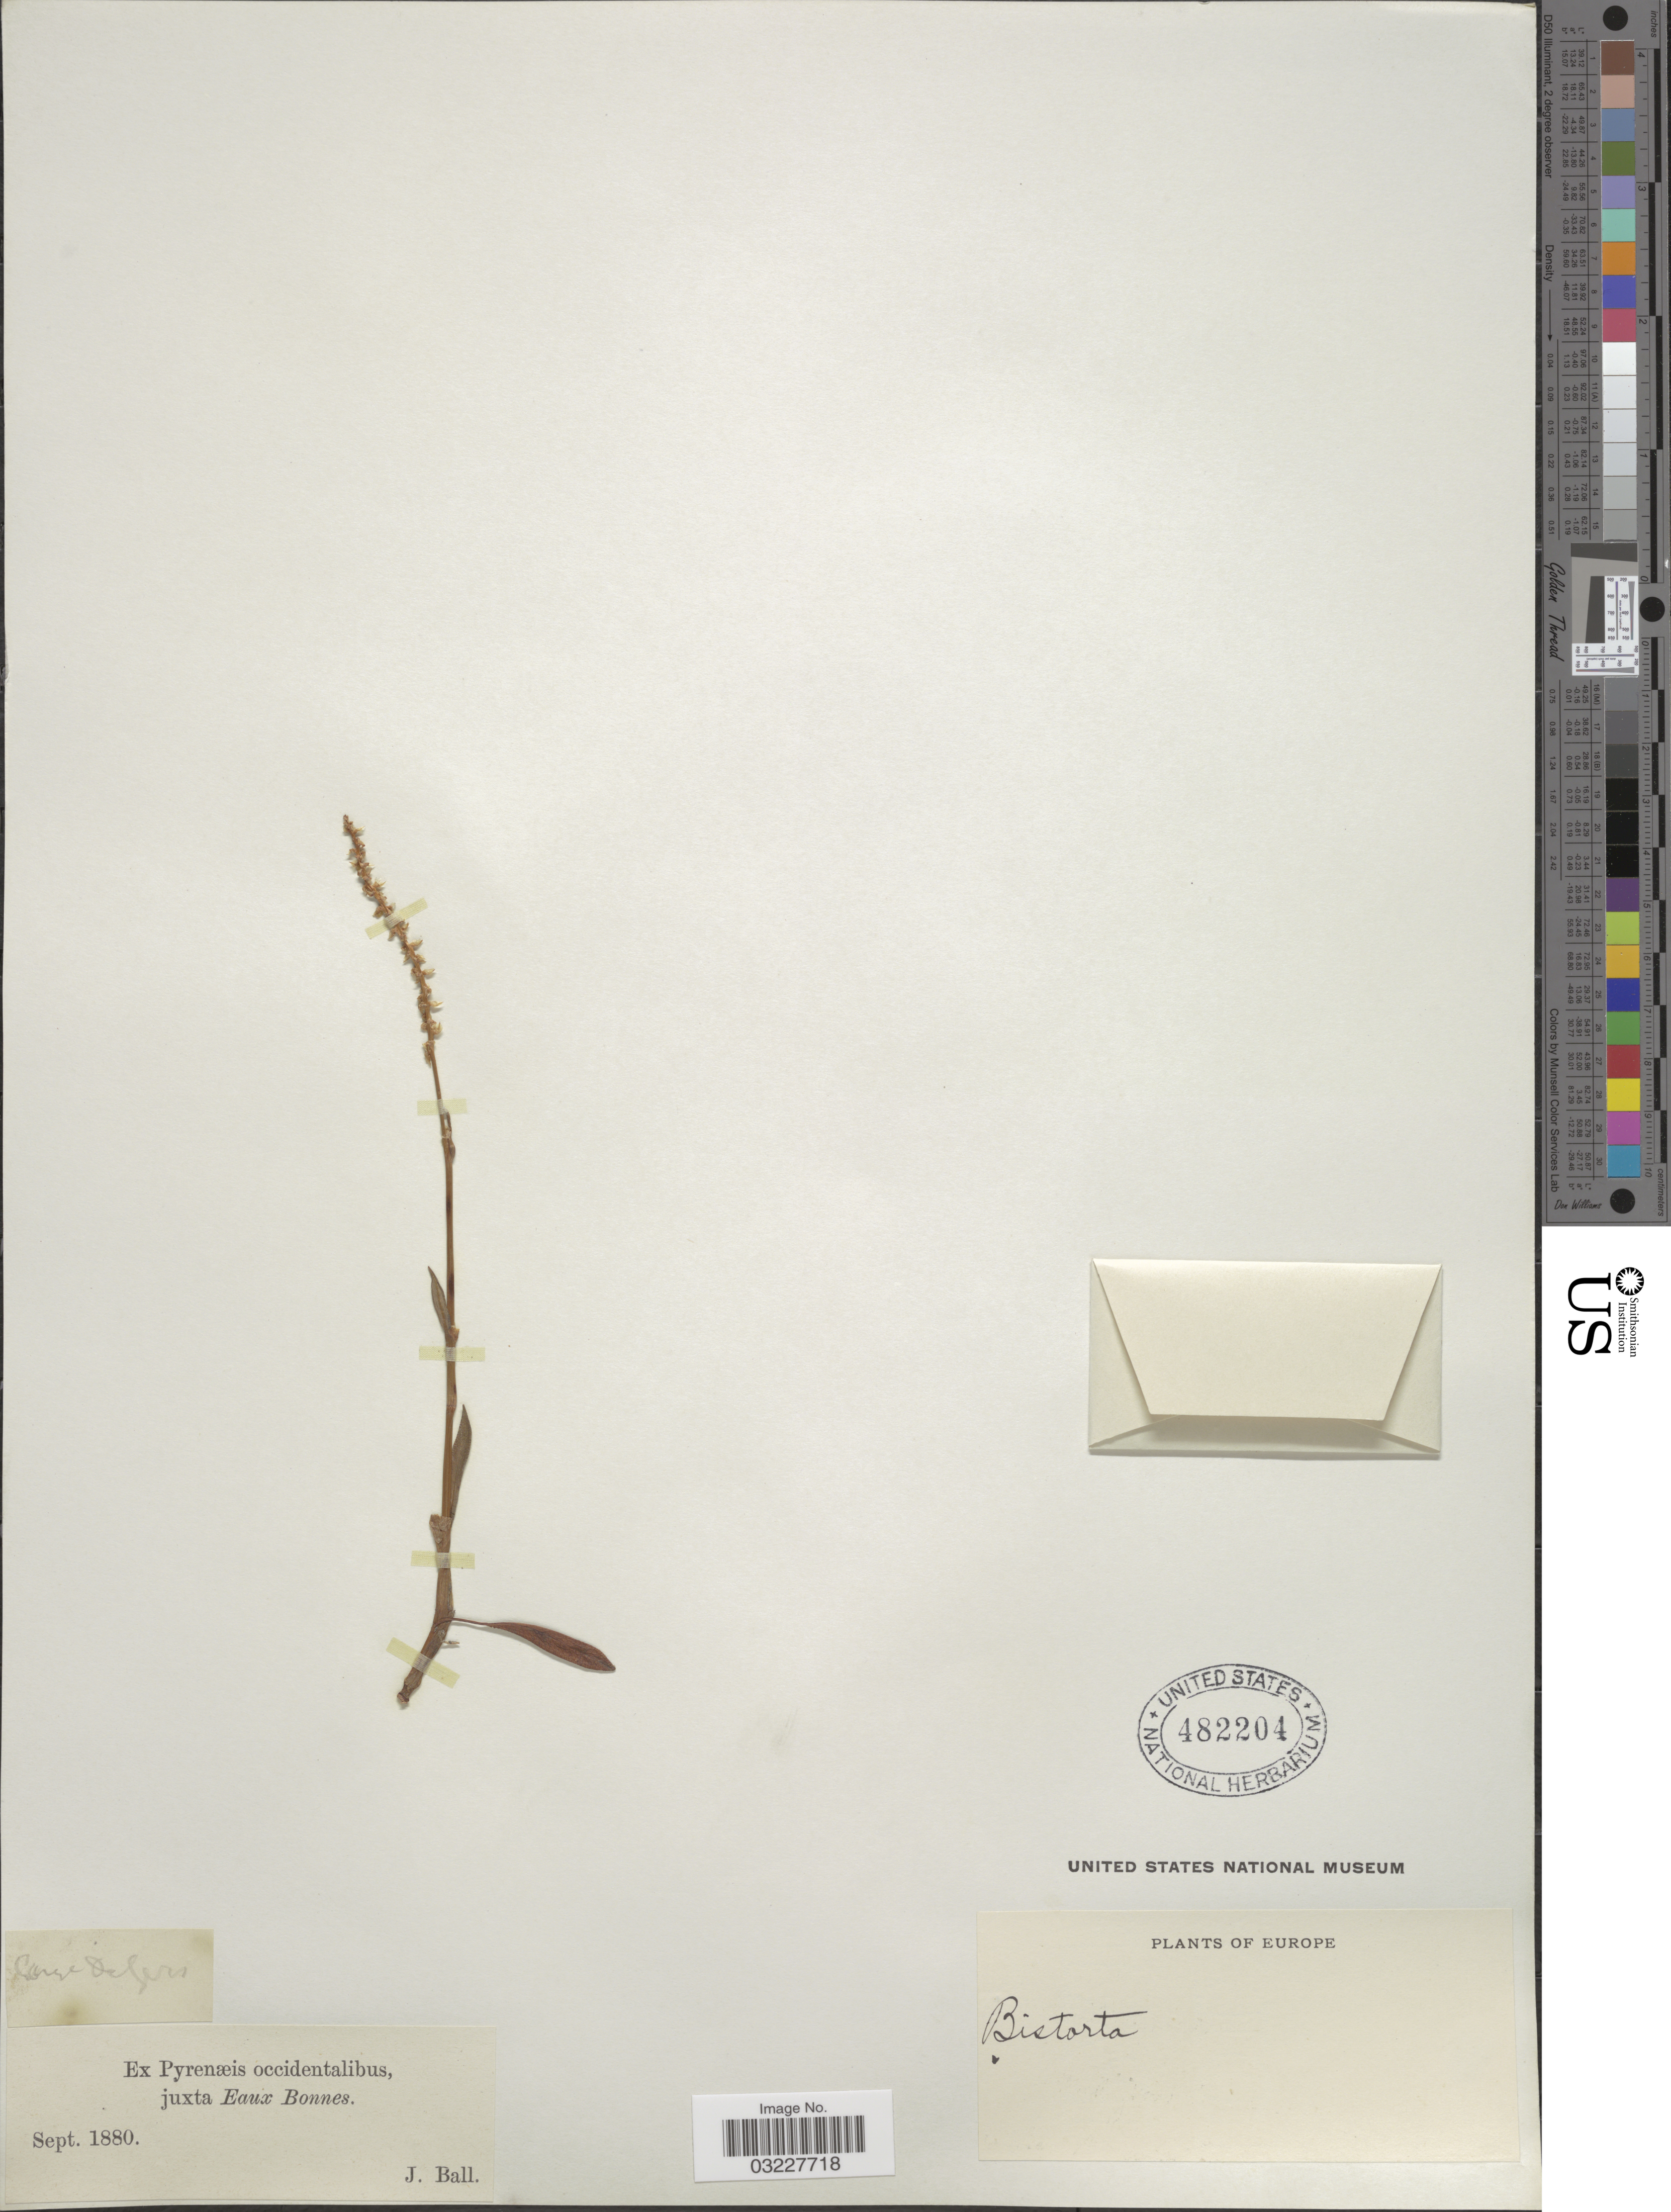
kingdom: Plantae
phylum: Tracheophyta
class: Magnoliopsida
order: Caryophyllales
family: Polygonaceae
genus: Bistorta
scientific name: Bistorta vivipara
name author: (L.) Delarbre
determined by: Strong, Mark T., (BOT), Smithsonian Institution - National Museum of Natural History (UNITED STATES)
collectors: J. Ball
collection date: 1880-09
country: France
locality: Ex Pyrenæis occidentalibus juxta Eaux Bonnes. Europe.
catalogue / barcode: US 482204